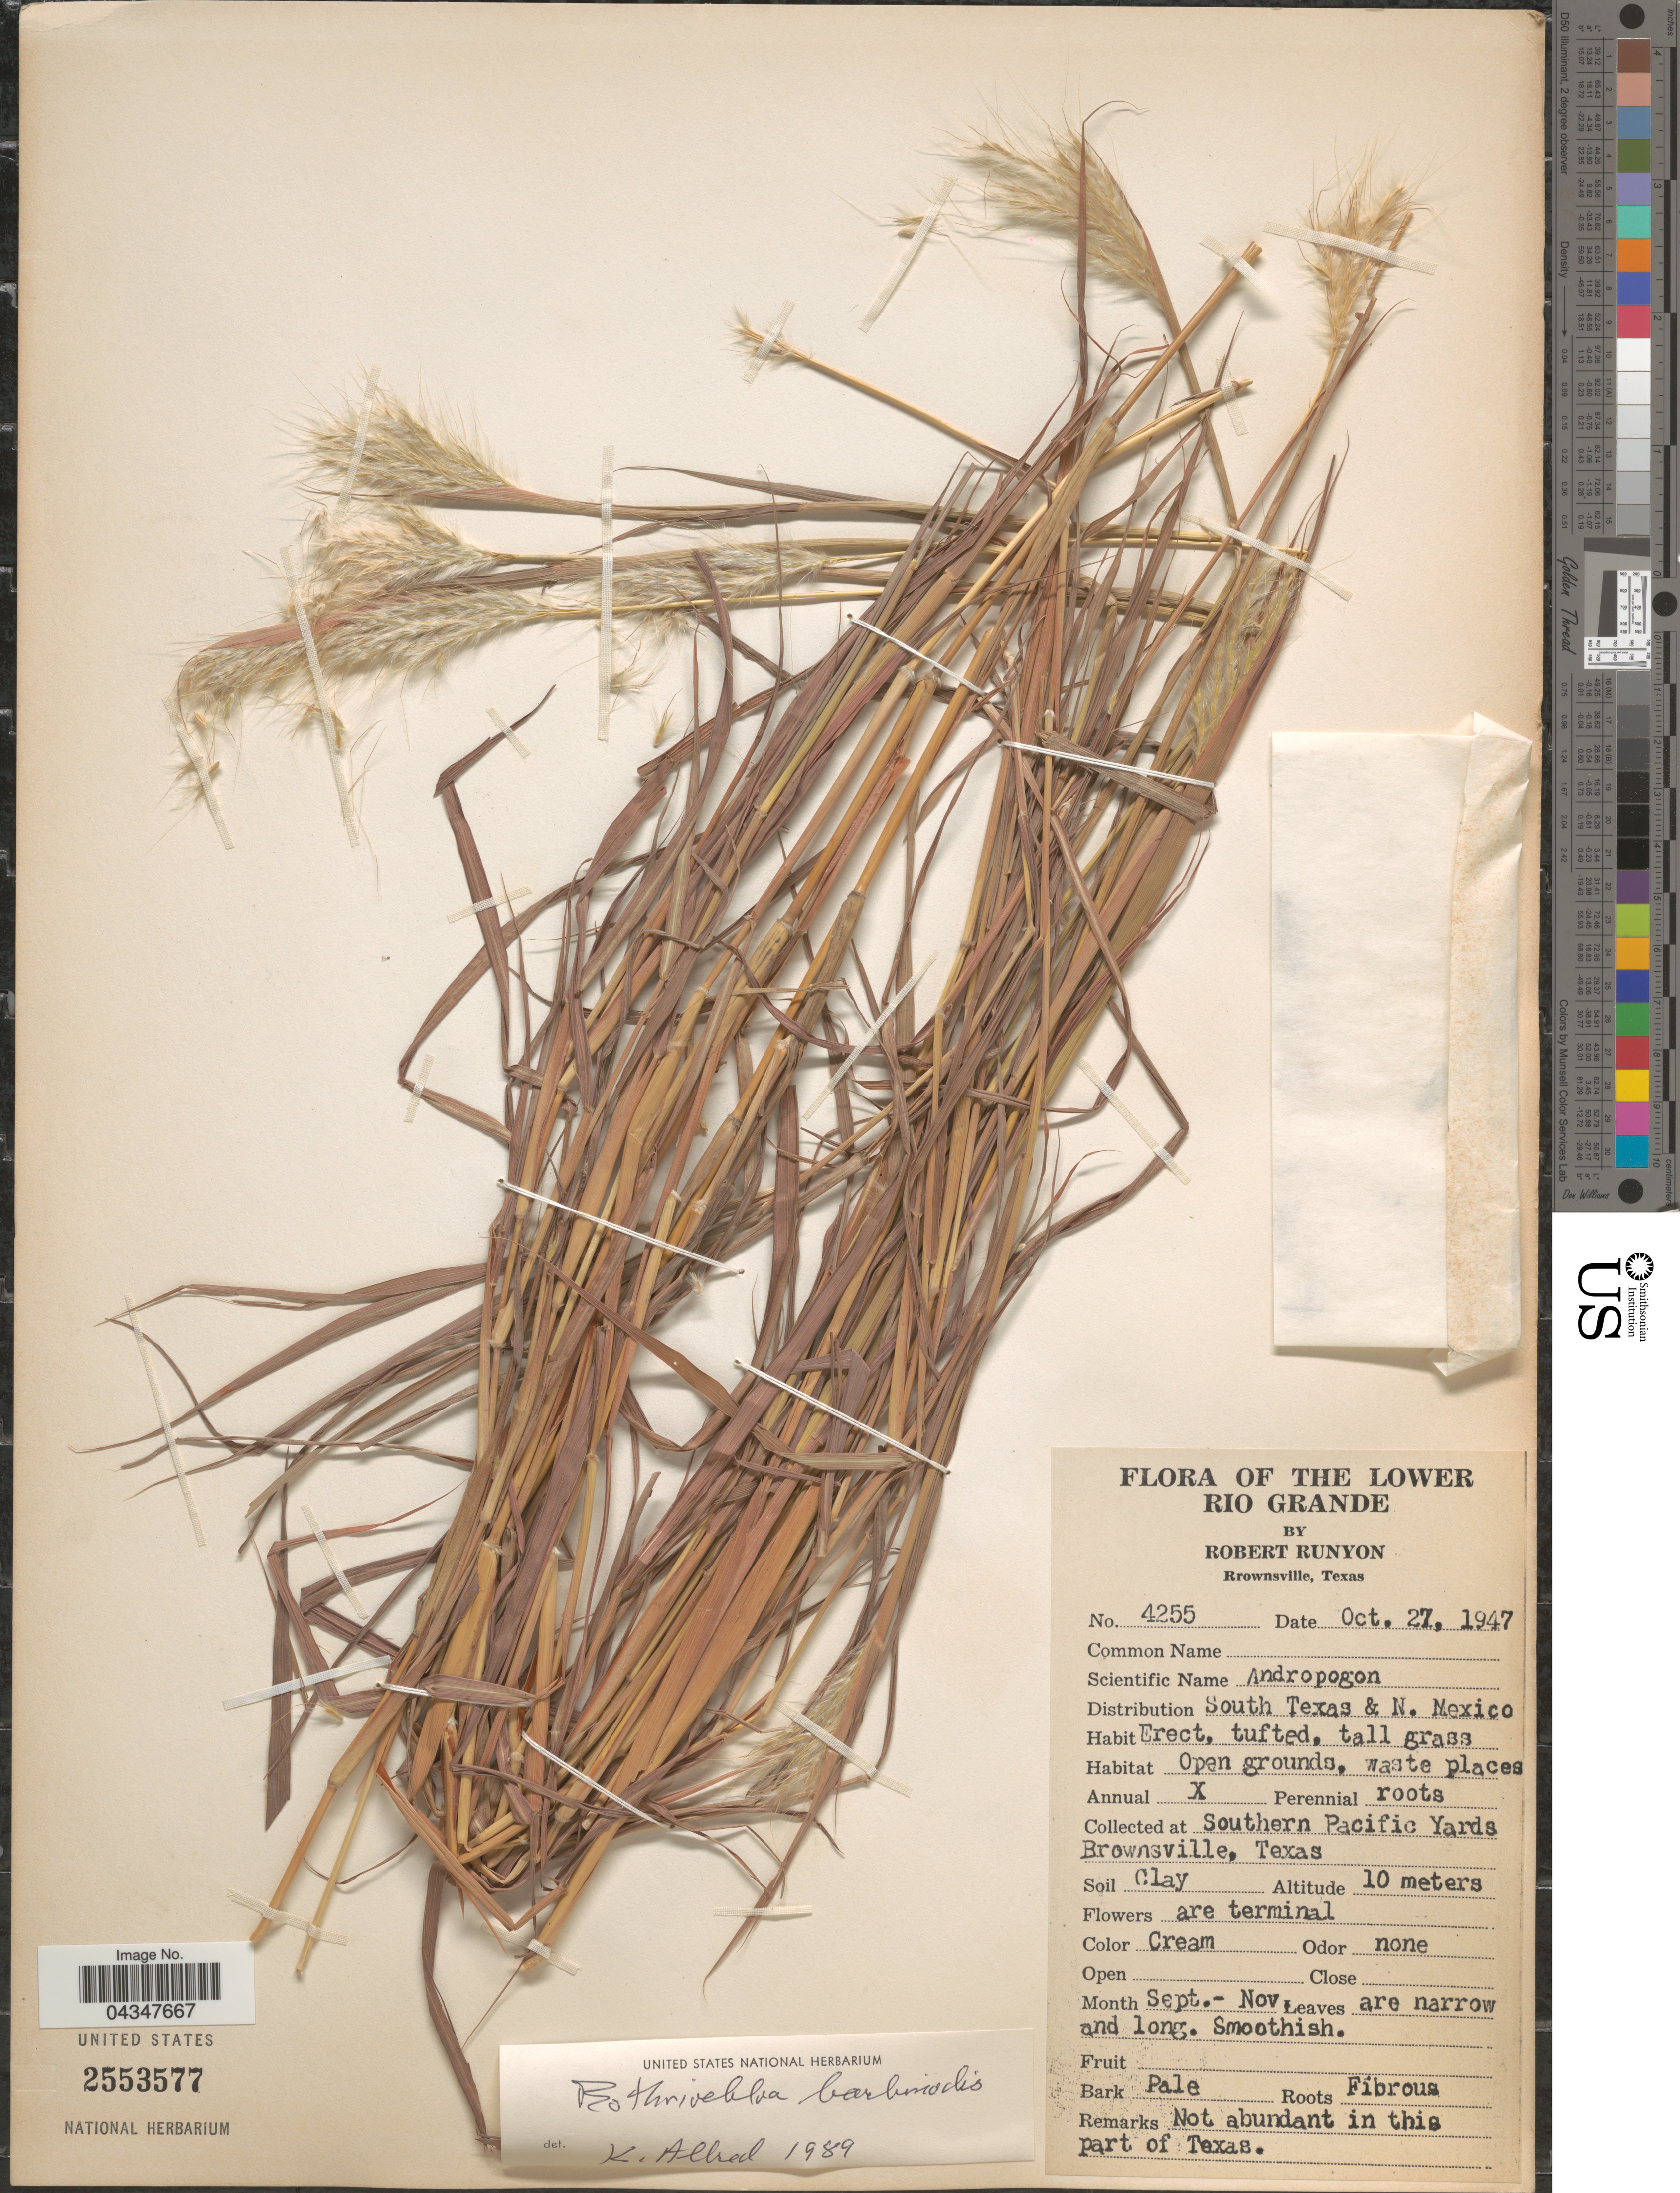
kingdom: Plantae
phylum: Tracheophyta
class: Liliopsida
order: Poales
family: Poaceae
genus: Bothriochloa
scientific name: Bothriochloa barbinodis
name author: (Lag.) Herter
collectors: R. Runyon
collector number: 4255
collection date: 1947-10-27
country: United States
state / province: Texas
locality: Southern Pacific Yards Brownsville.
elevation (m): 10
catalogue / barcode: US 2553577